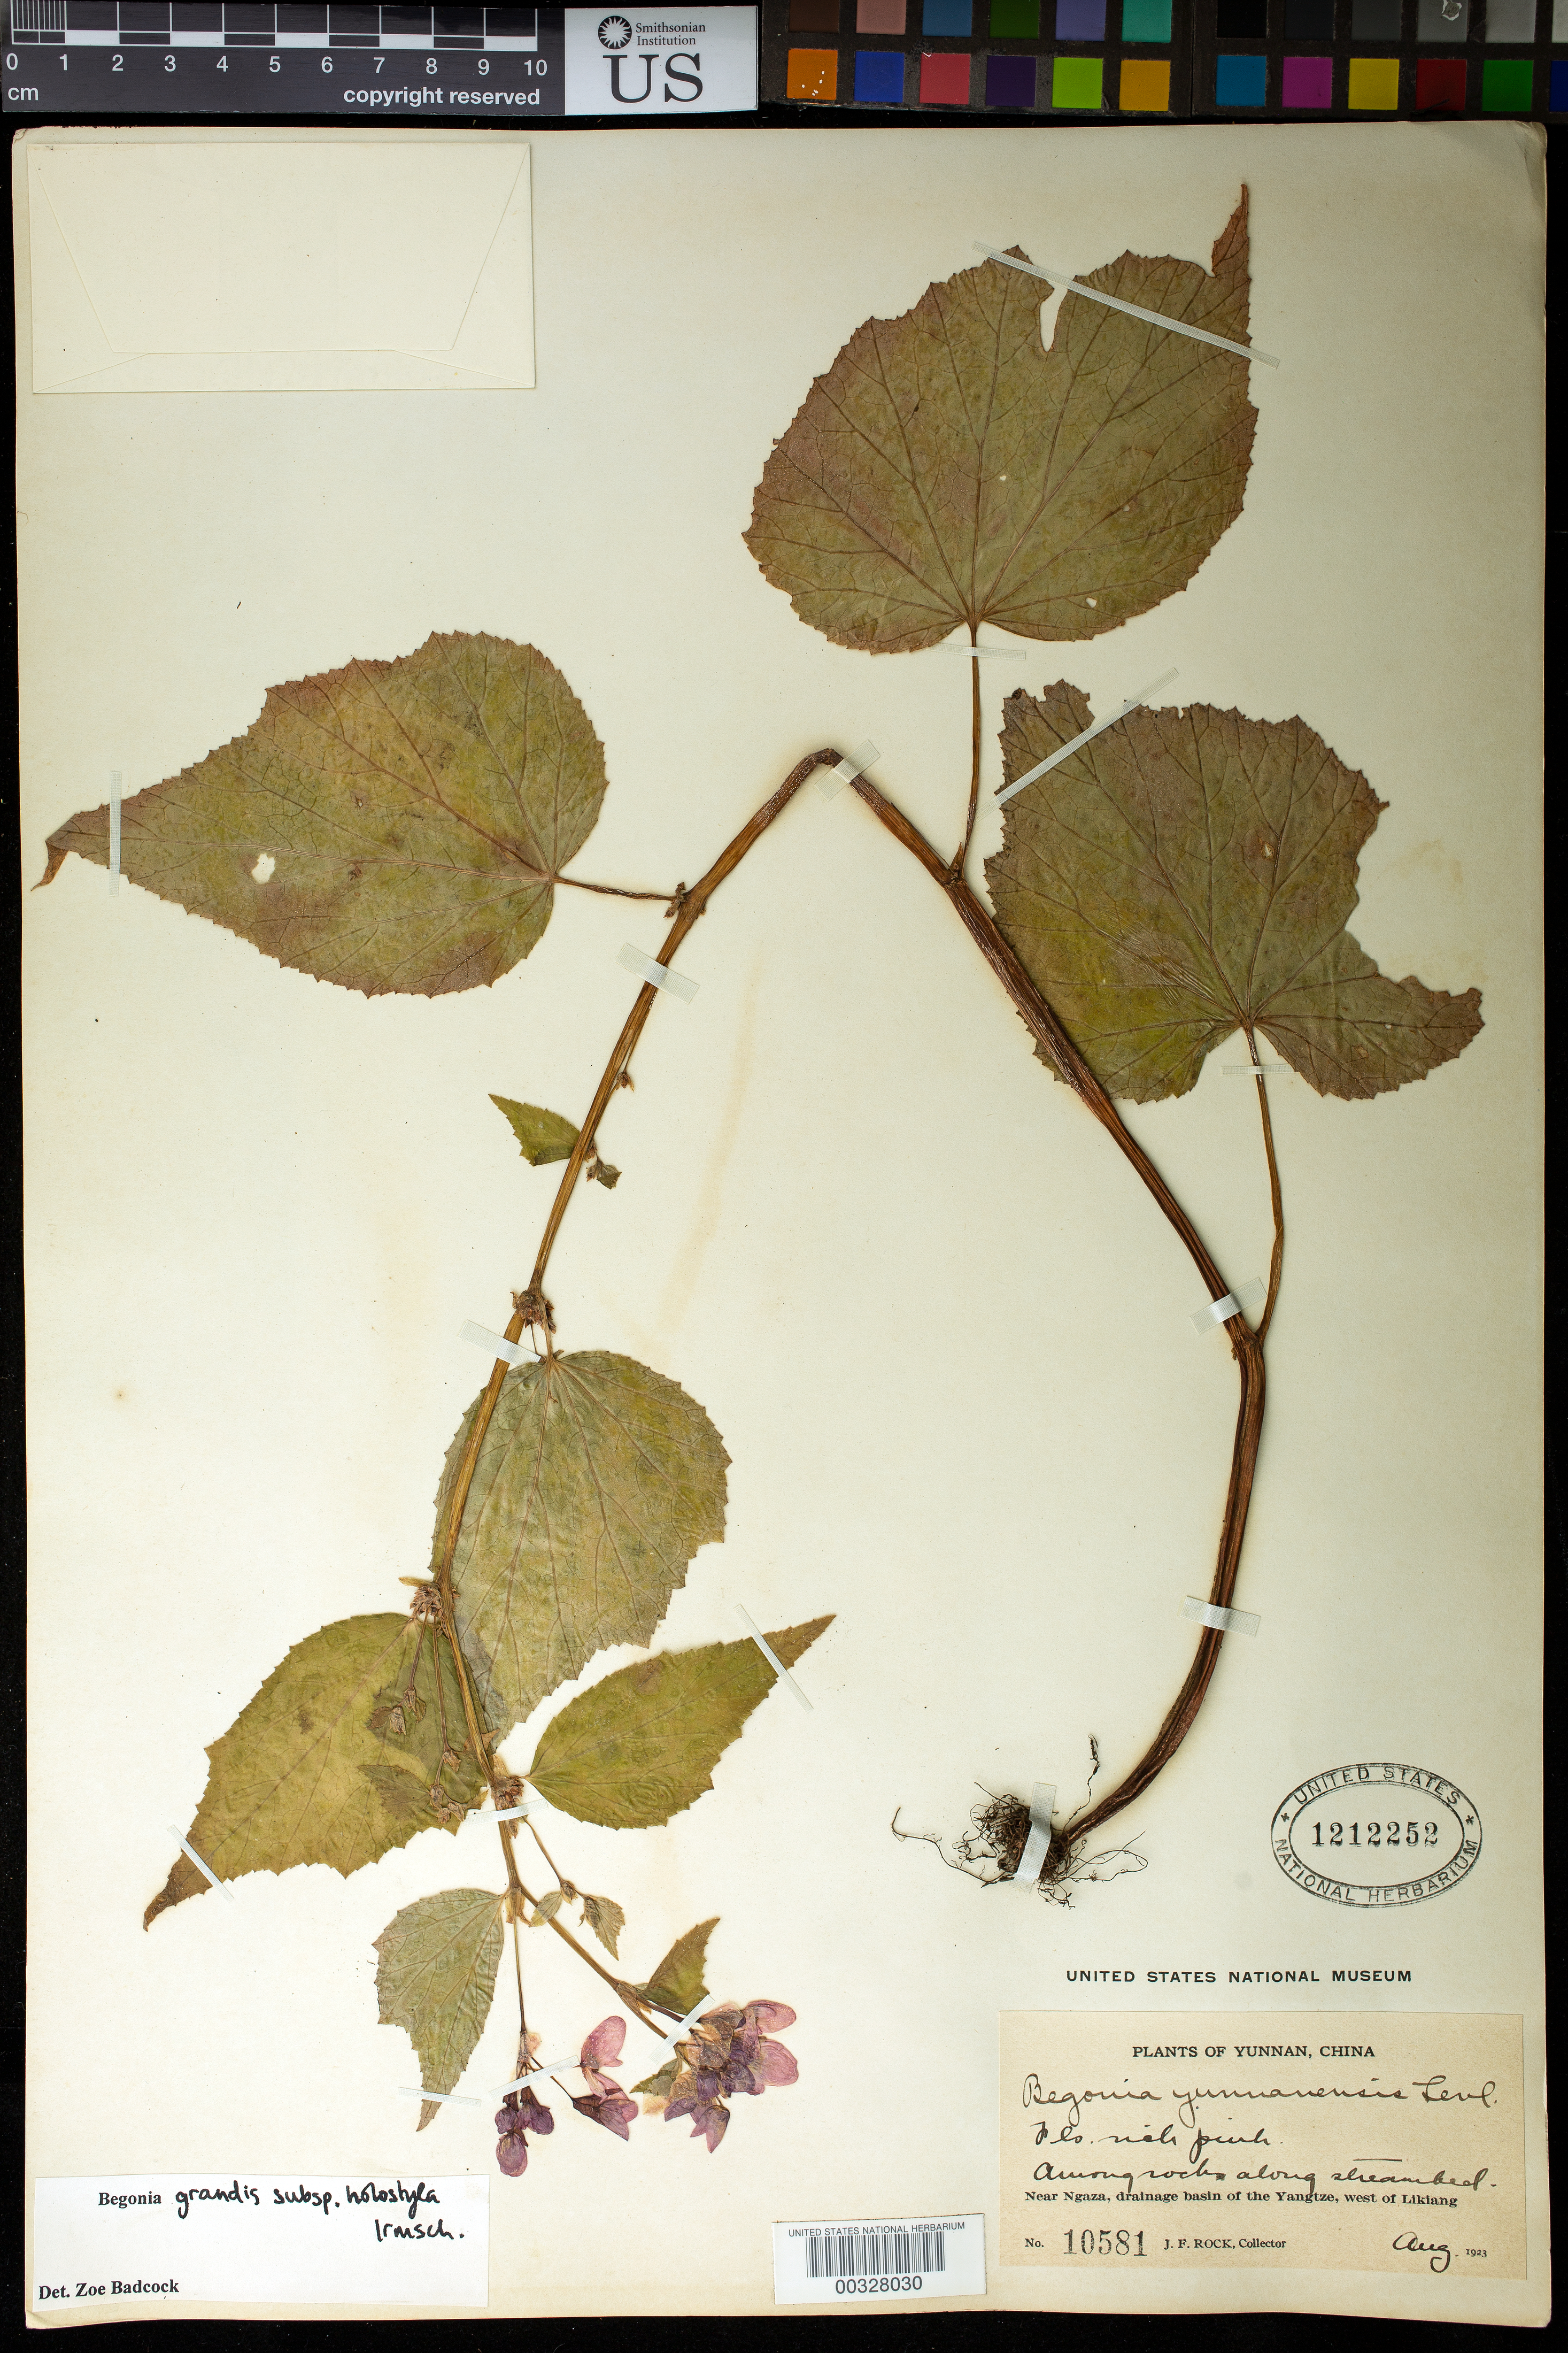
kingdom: Plantae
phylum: Tracheophyta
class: Magnoliopsida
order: Cucurbitales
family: Begoniaceae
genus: Begonia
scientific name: Begonia grandis subsp. holostyla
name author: Irmsch.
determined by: Badcock, Z.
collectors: J. F. Rock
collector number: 10581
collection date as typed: Aug 1923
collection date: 1923-08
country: China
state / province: Yunnan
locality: Near Ngaza, drainage basin of Yangtze, W of Likiang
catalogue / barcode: US 1212252